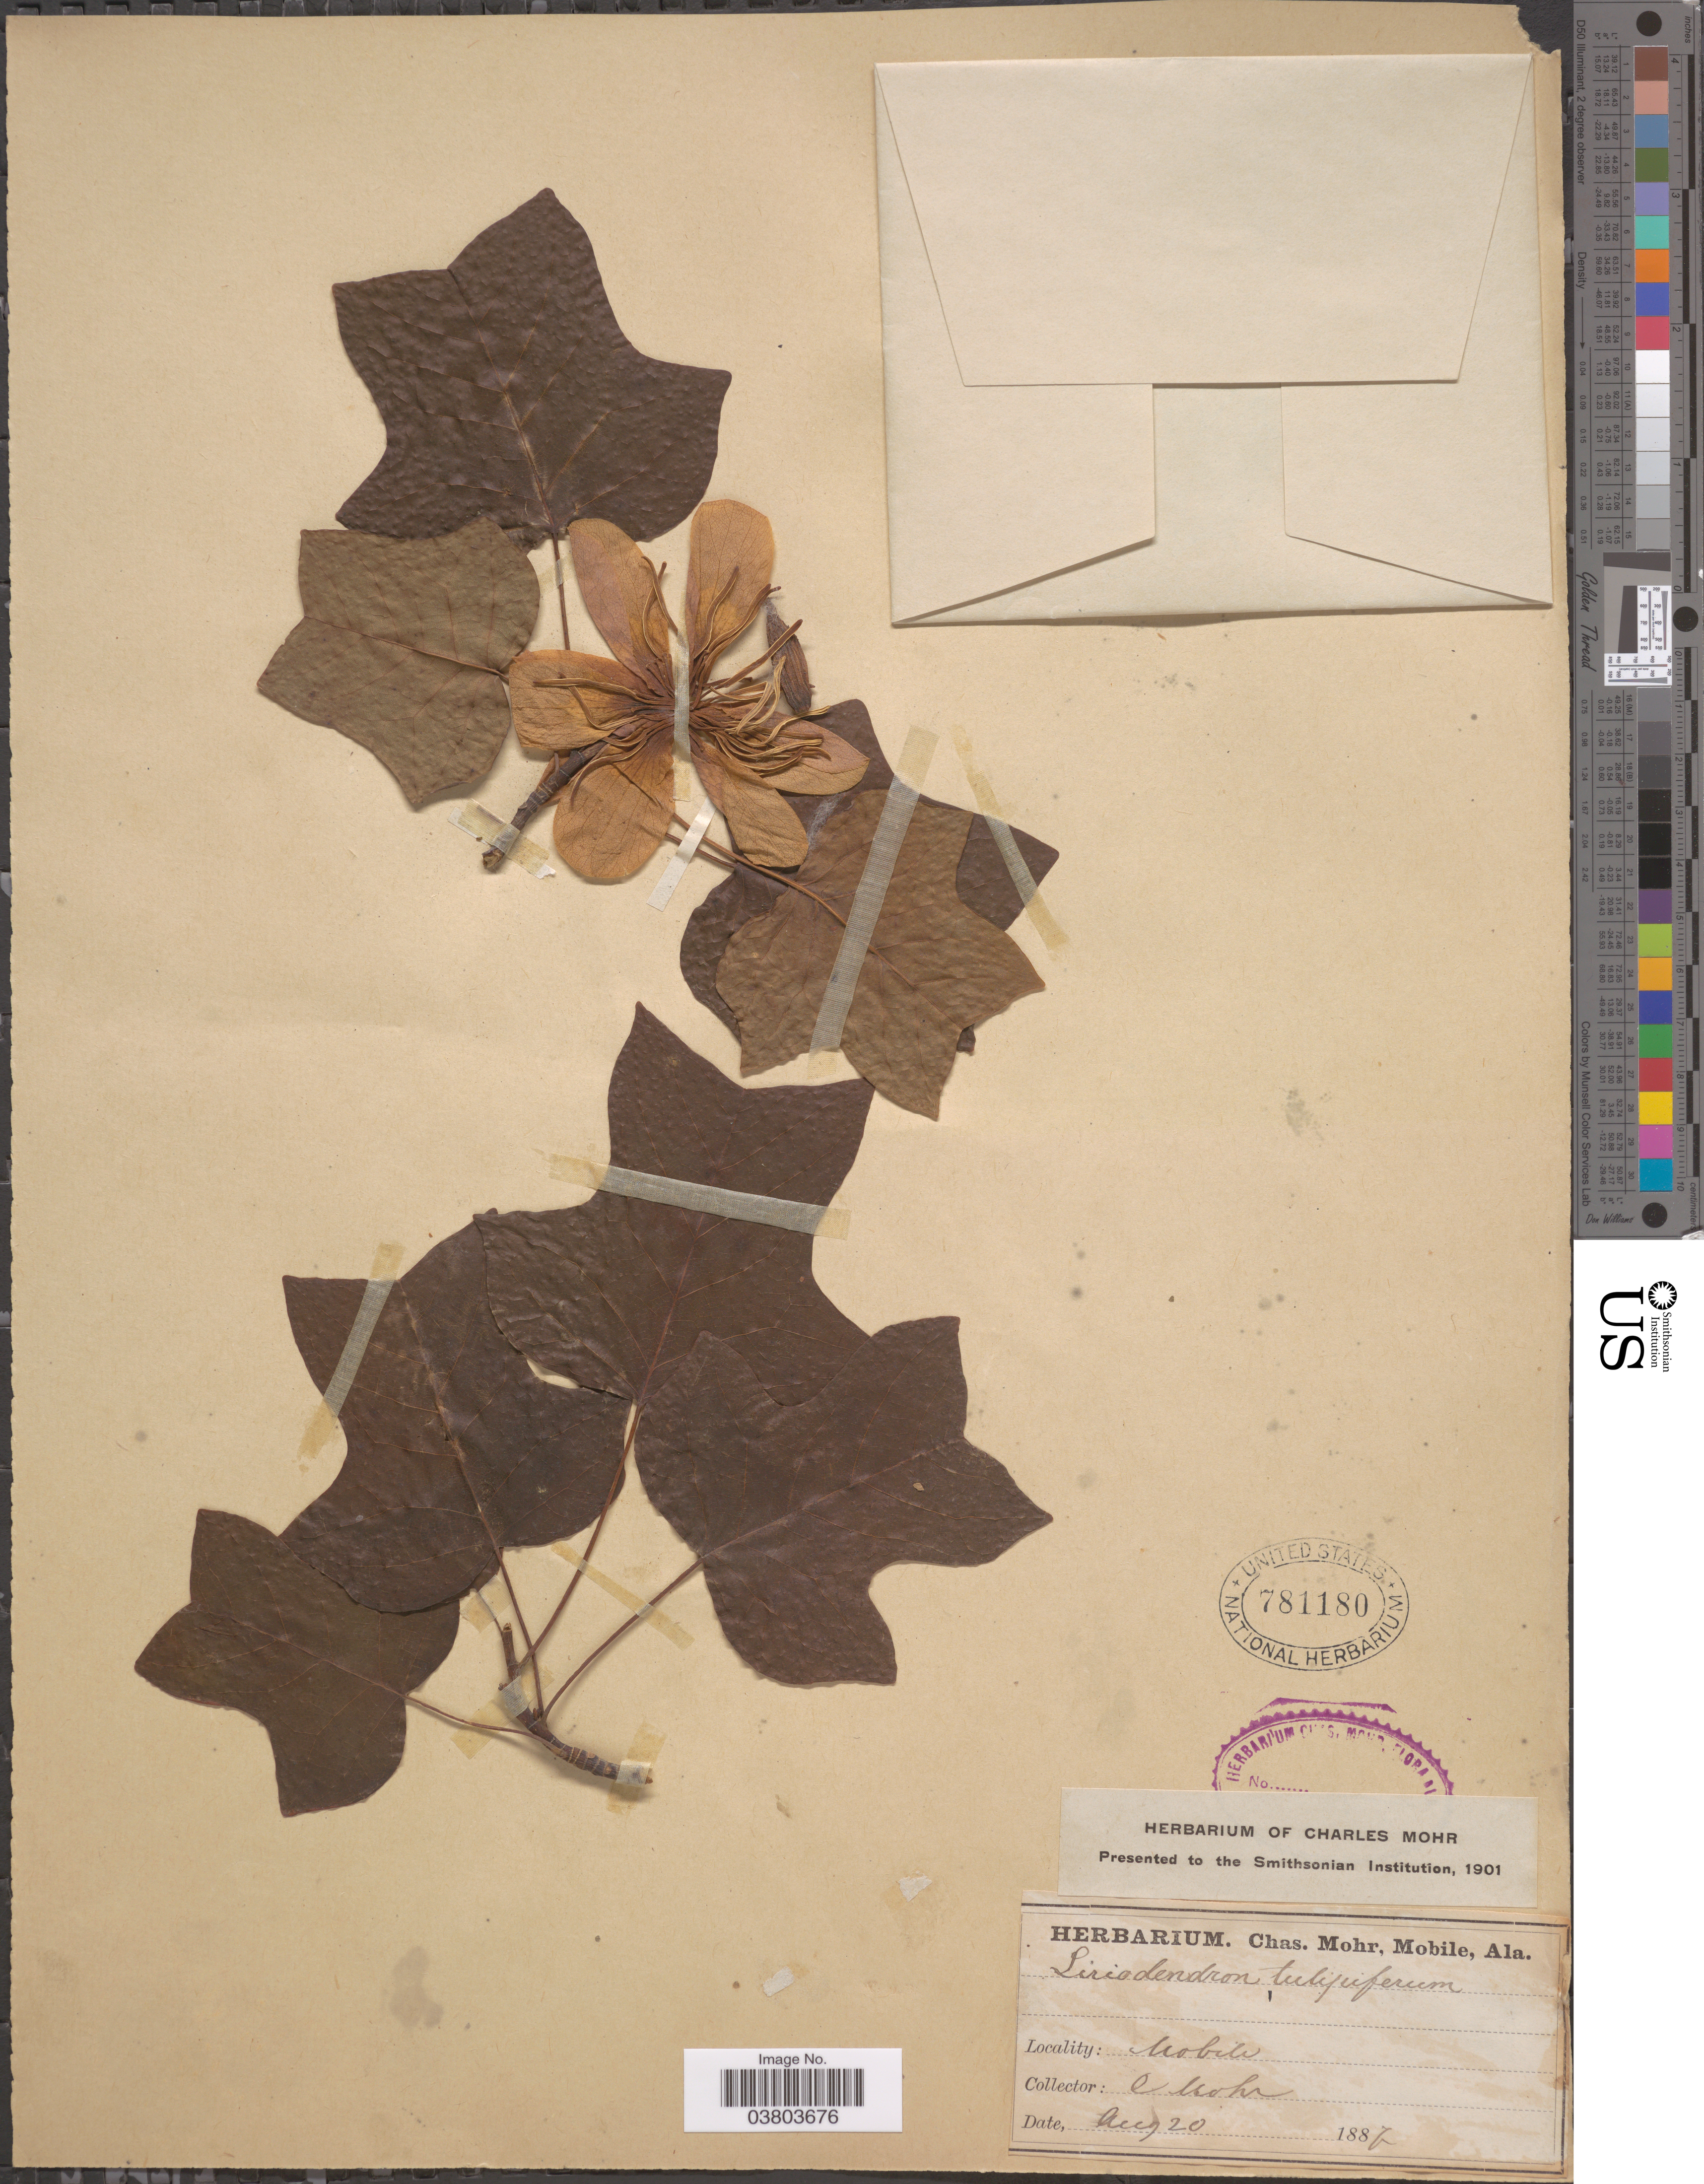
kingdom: Plantae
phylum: Tracheophyta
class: Magnoliopsida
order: Magnoliales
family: Magnoliaceae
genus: Liriodendron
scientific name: Liriodendron tulipifera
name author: L.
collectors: Mohr, C. T. (herbarium)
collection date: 1887-08-20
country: United States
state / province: Alabama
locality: Mobile.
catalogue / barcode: US 781180